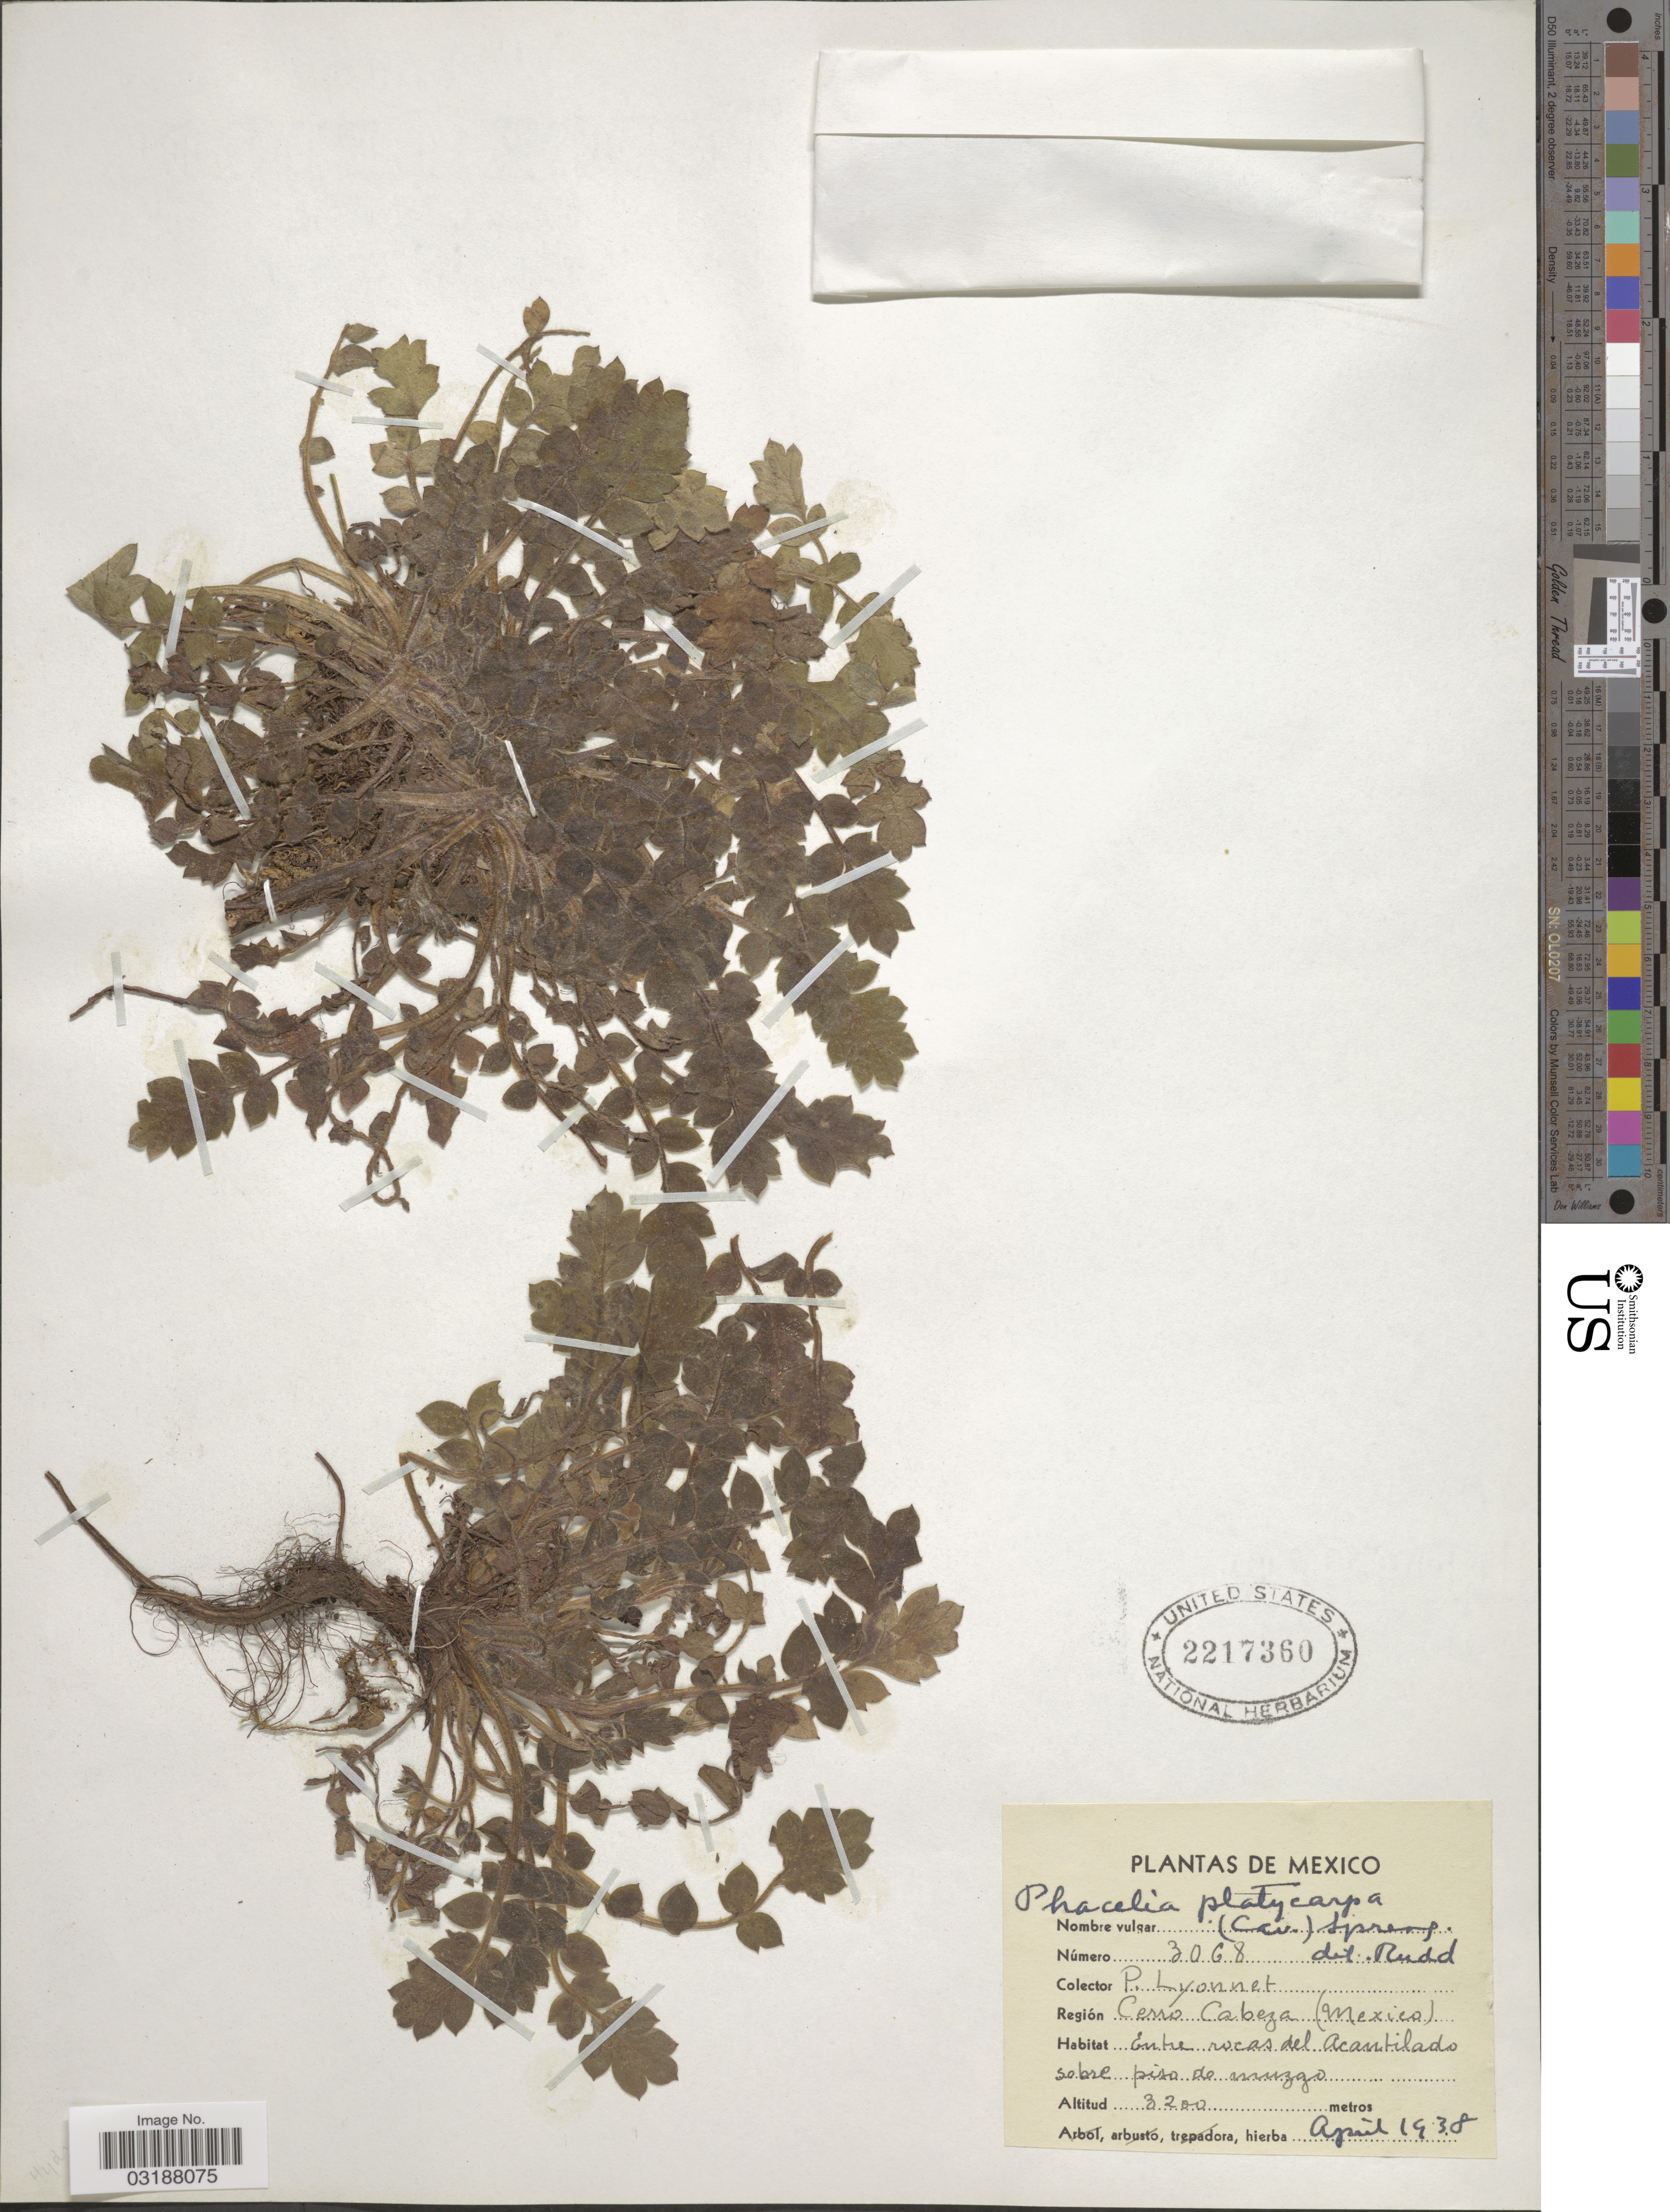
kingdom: Plantae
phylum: Tracheophyta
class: Magnoliopsida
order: Boraginales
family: Hydrophyllaceae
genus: Phacelia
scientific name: Phacelia platycarpa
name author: (Cav.) Spreng.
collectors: P. Lyonnet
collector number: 3068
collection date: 1938-04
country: Mexico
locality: Región Cerro Cabeza, Entre rocas del Acantilado sobre piso de muzgo.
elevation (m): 3200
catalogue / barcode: US 2217360